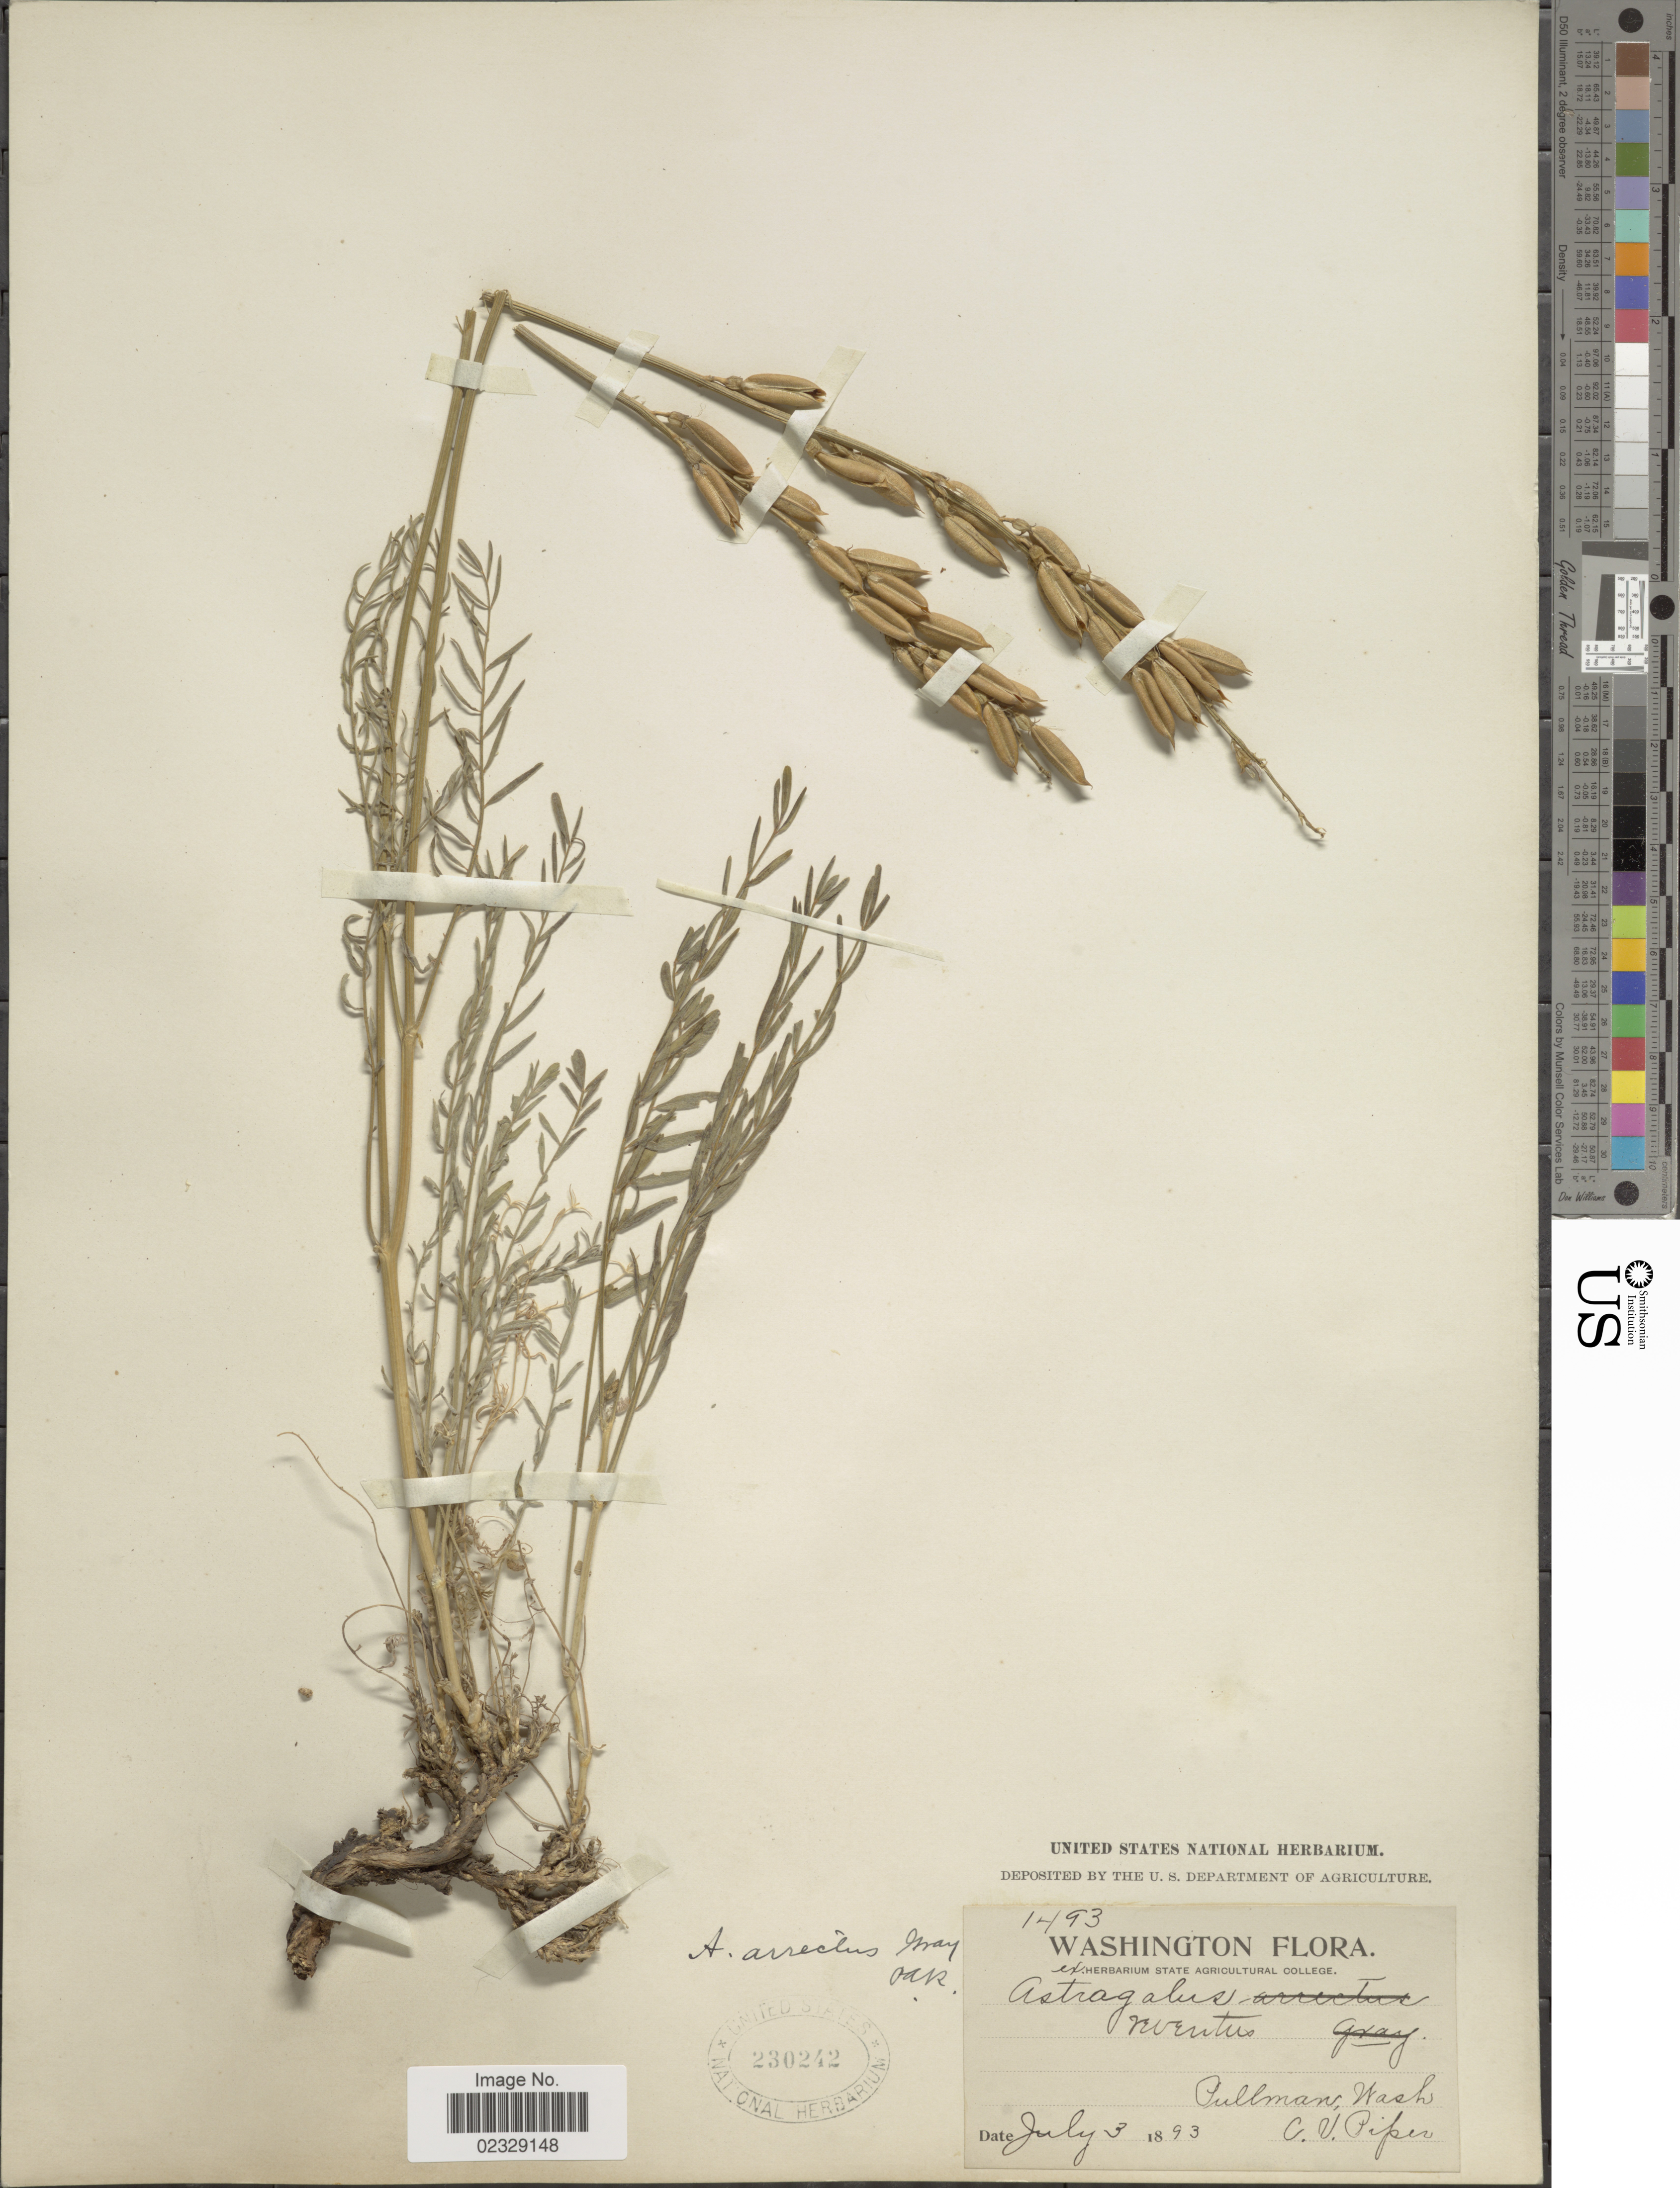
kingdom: Plantae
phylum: Tracheophyta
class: Magnoliopsida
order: Fabales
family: Fabaceae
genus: Astragalus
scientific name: Astragalus arrectus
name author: A. Gray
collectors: C. V. Piper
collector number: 1493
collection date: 1893-07-03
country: United States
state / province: Washington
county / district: Whitman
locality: Pullman, Wash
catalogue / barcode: US 230242